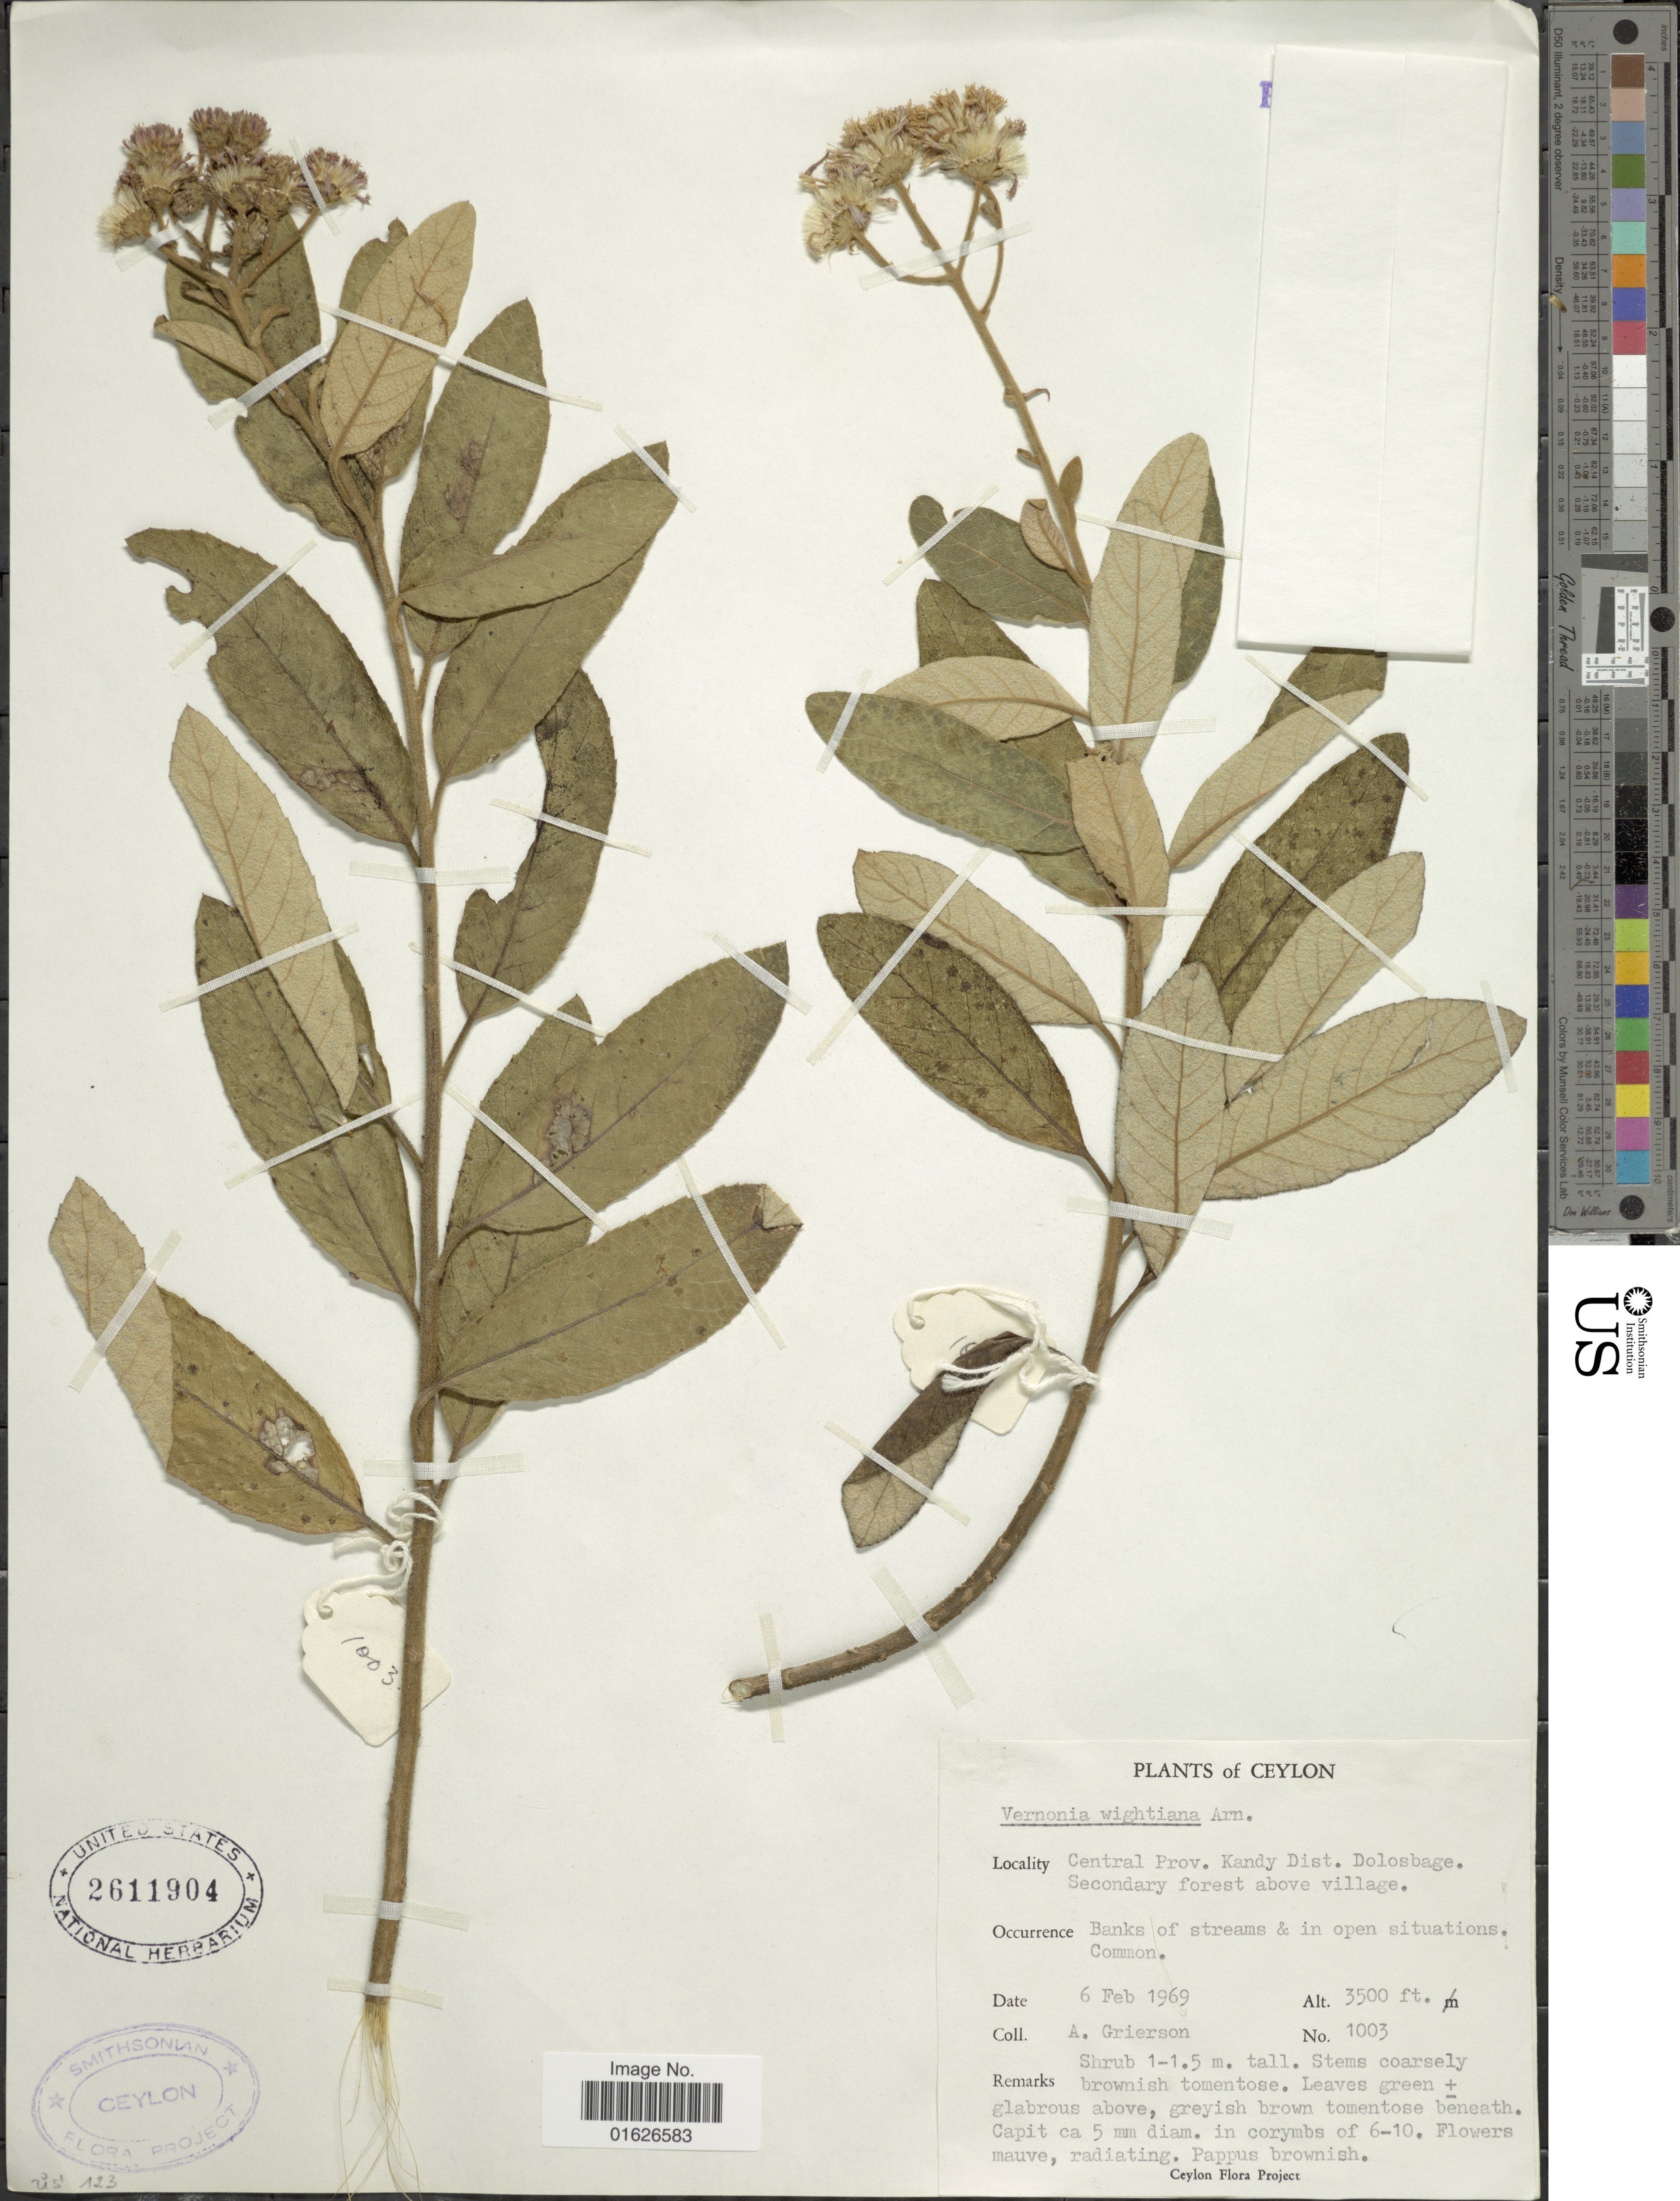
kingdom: Plantae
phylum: Tracheophyta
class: Magnoliopsida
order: Asterales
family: Asteraceae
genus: Uniyala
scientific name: Uniyala wightiana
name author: (Arn.) H. Rob. & Skvarla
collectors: A. Grierson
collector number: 1003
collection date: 1969-02-03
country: Sri Lanka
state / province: Central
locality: Ceylon, Central Province,Kandy Dist. Dolosbage, Secondary forest above village.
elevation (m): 1067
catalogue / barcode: US 2611904